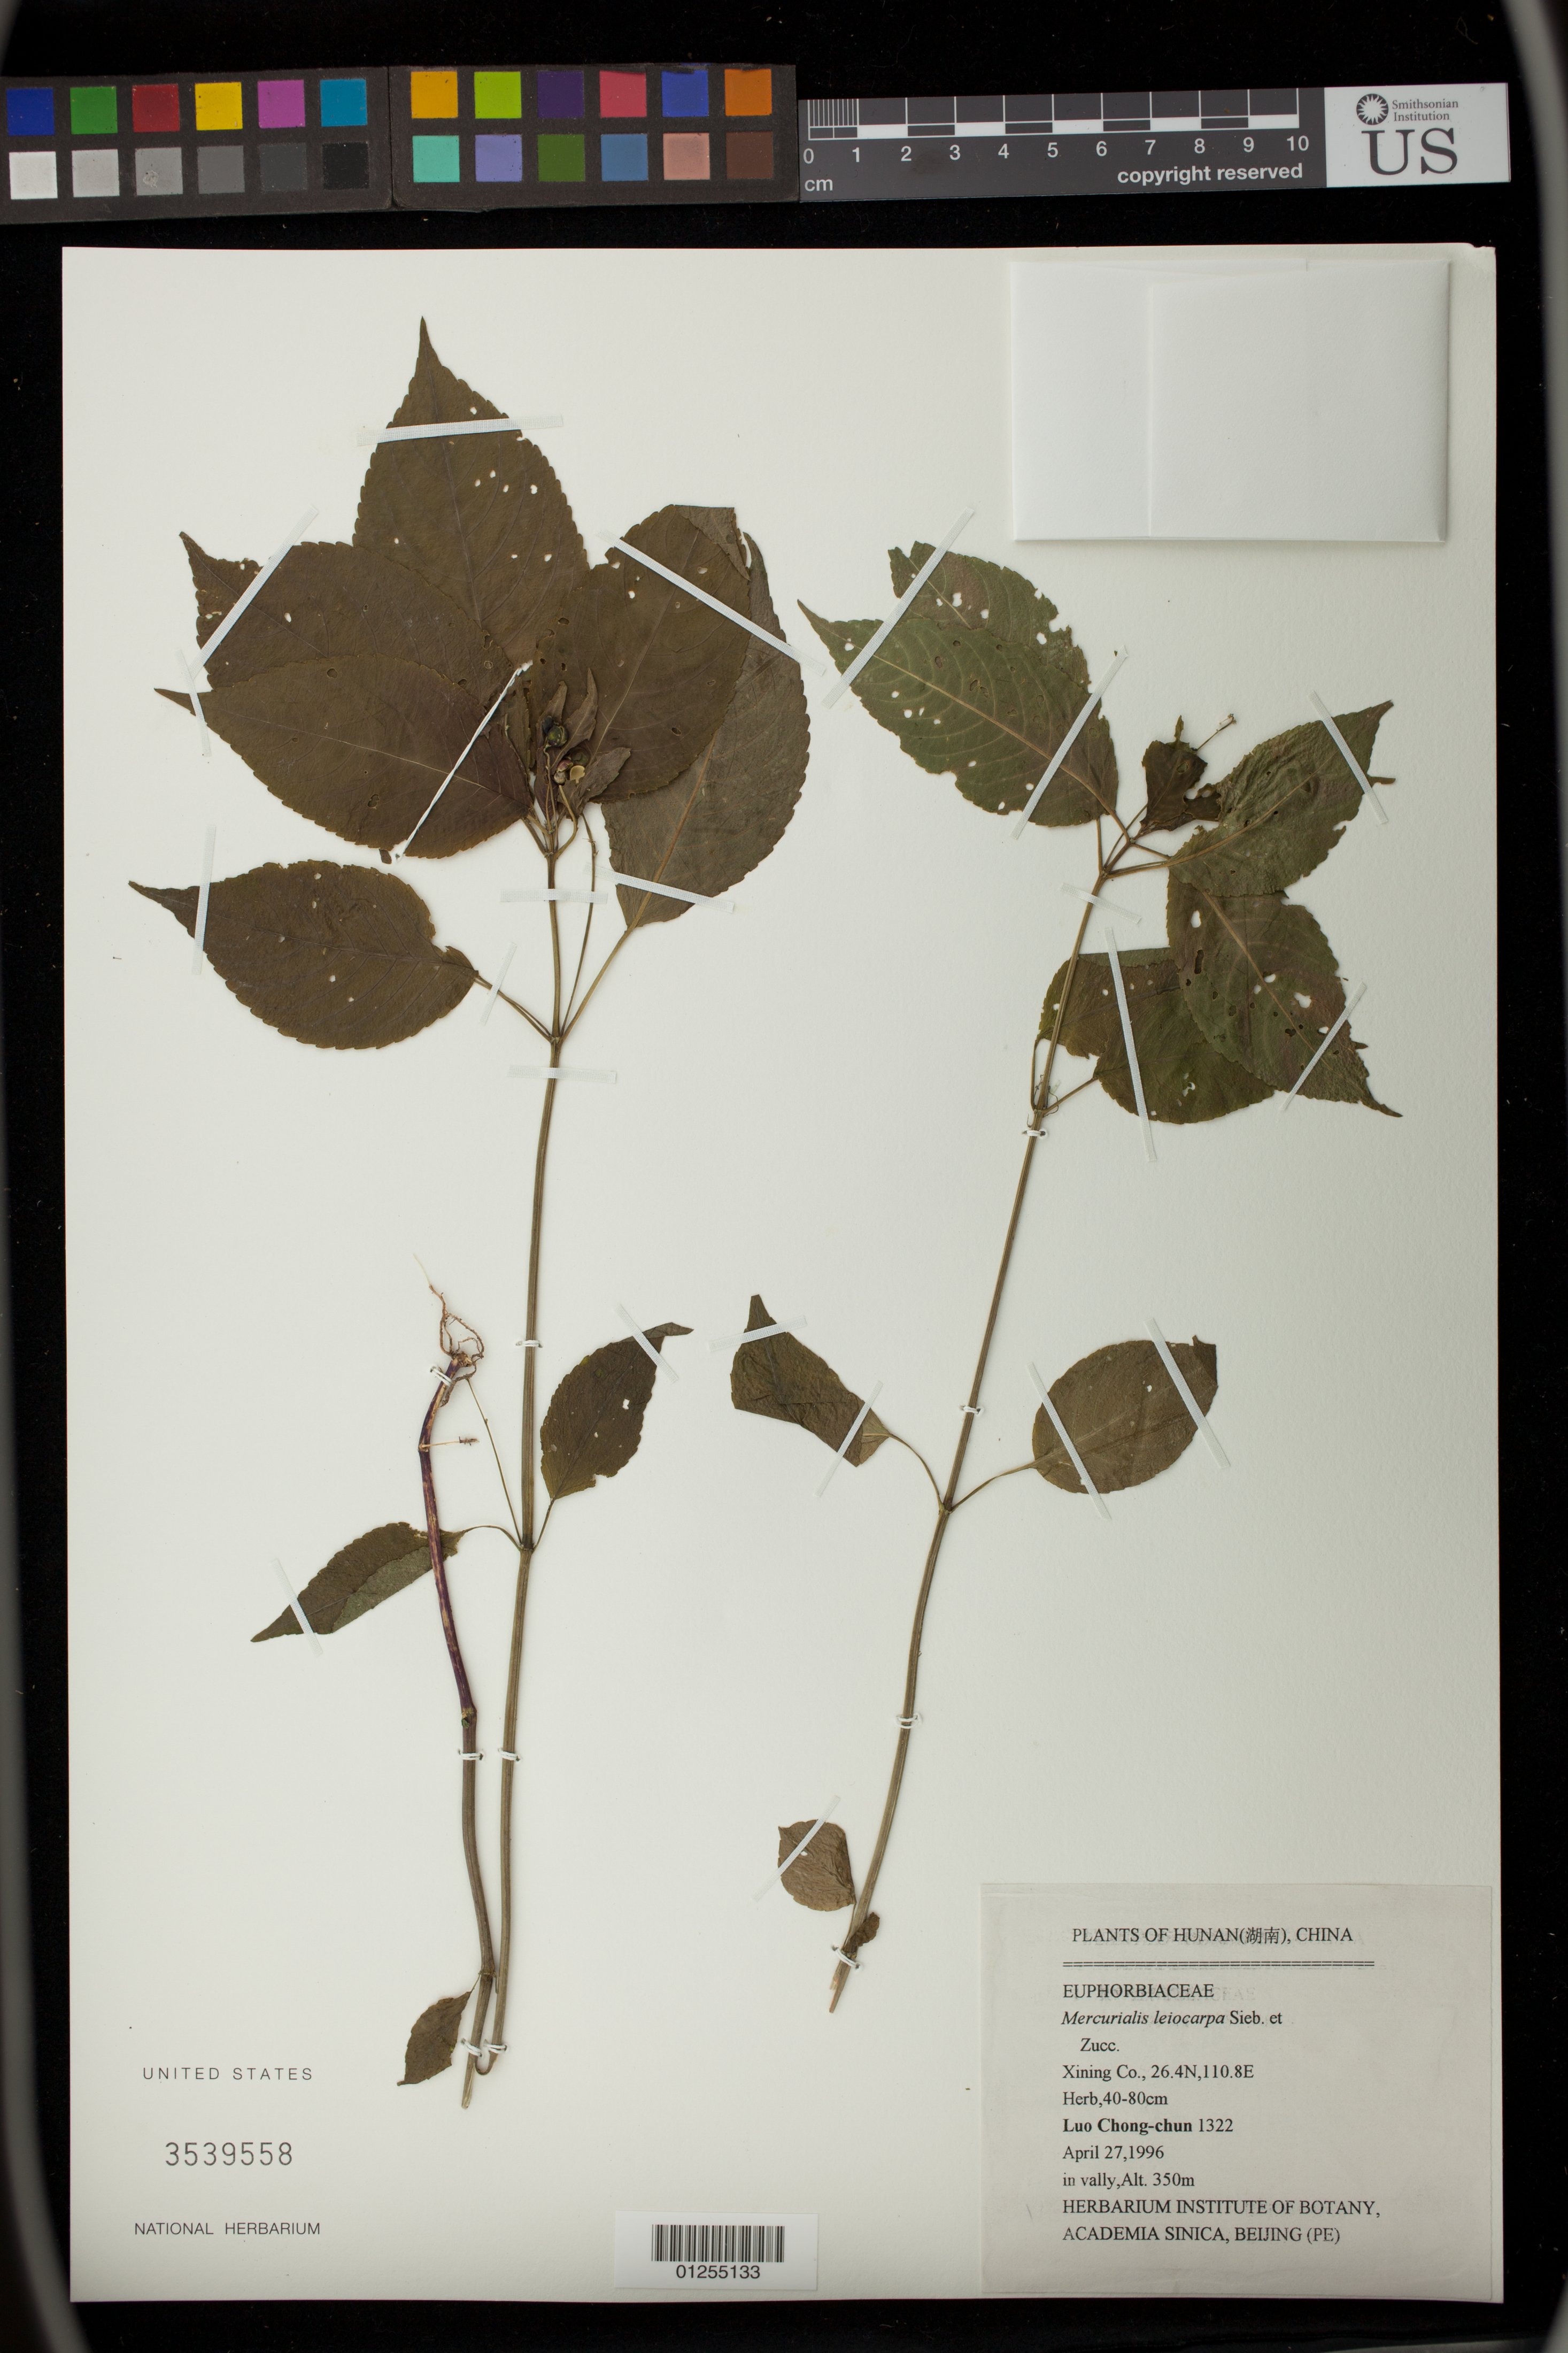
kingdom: Plantae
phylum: Tracheophyta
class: Magnoliopsida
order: Malpighiales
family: Euphorbiaceae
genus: Mercurialis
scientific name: Mercurialis leiocarpa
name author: Siebold & Zucc.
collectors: L. Chong-Chun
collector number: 1322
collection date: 1996-04-27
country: China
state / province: Qinghai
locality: Xining Co.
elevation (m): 350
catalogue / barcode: US 3539558